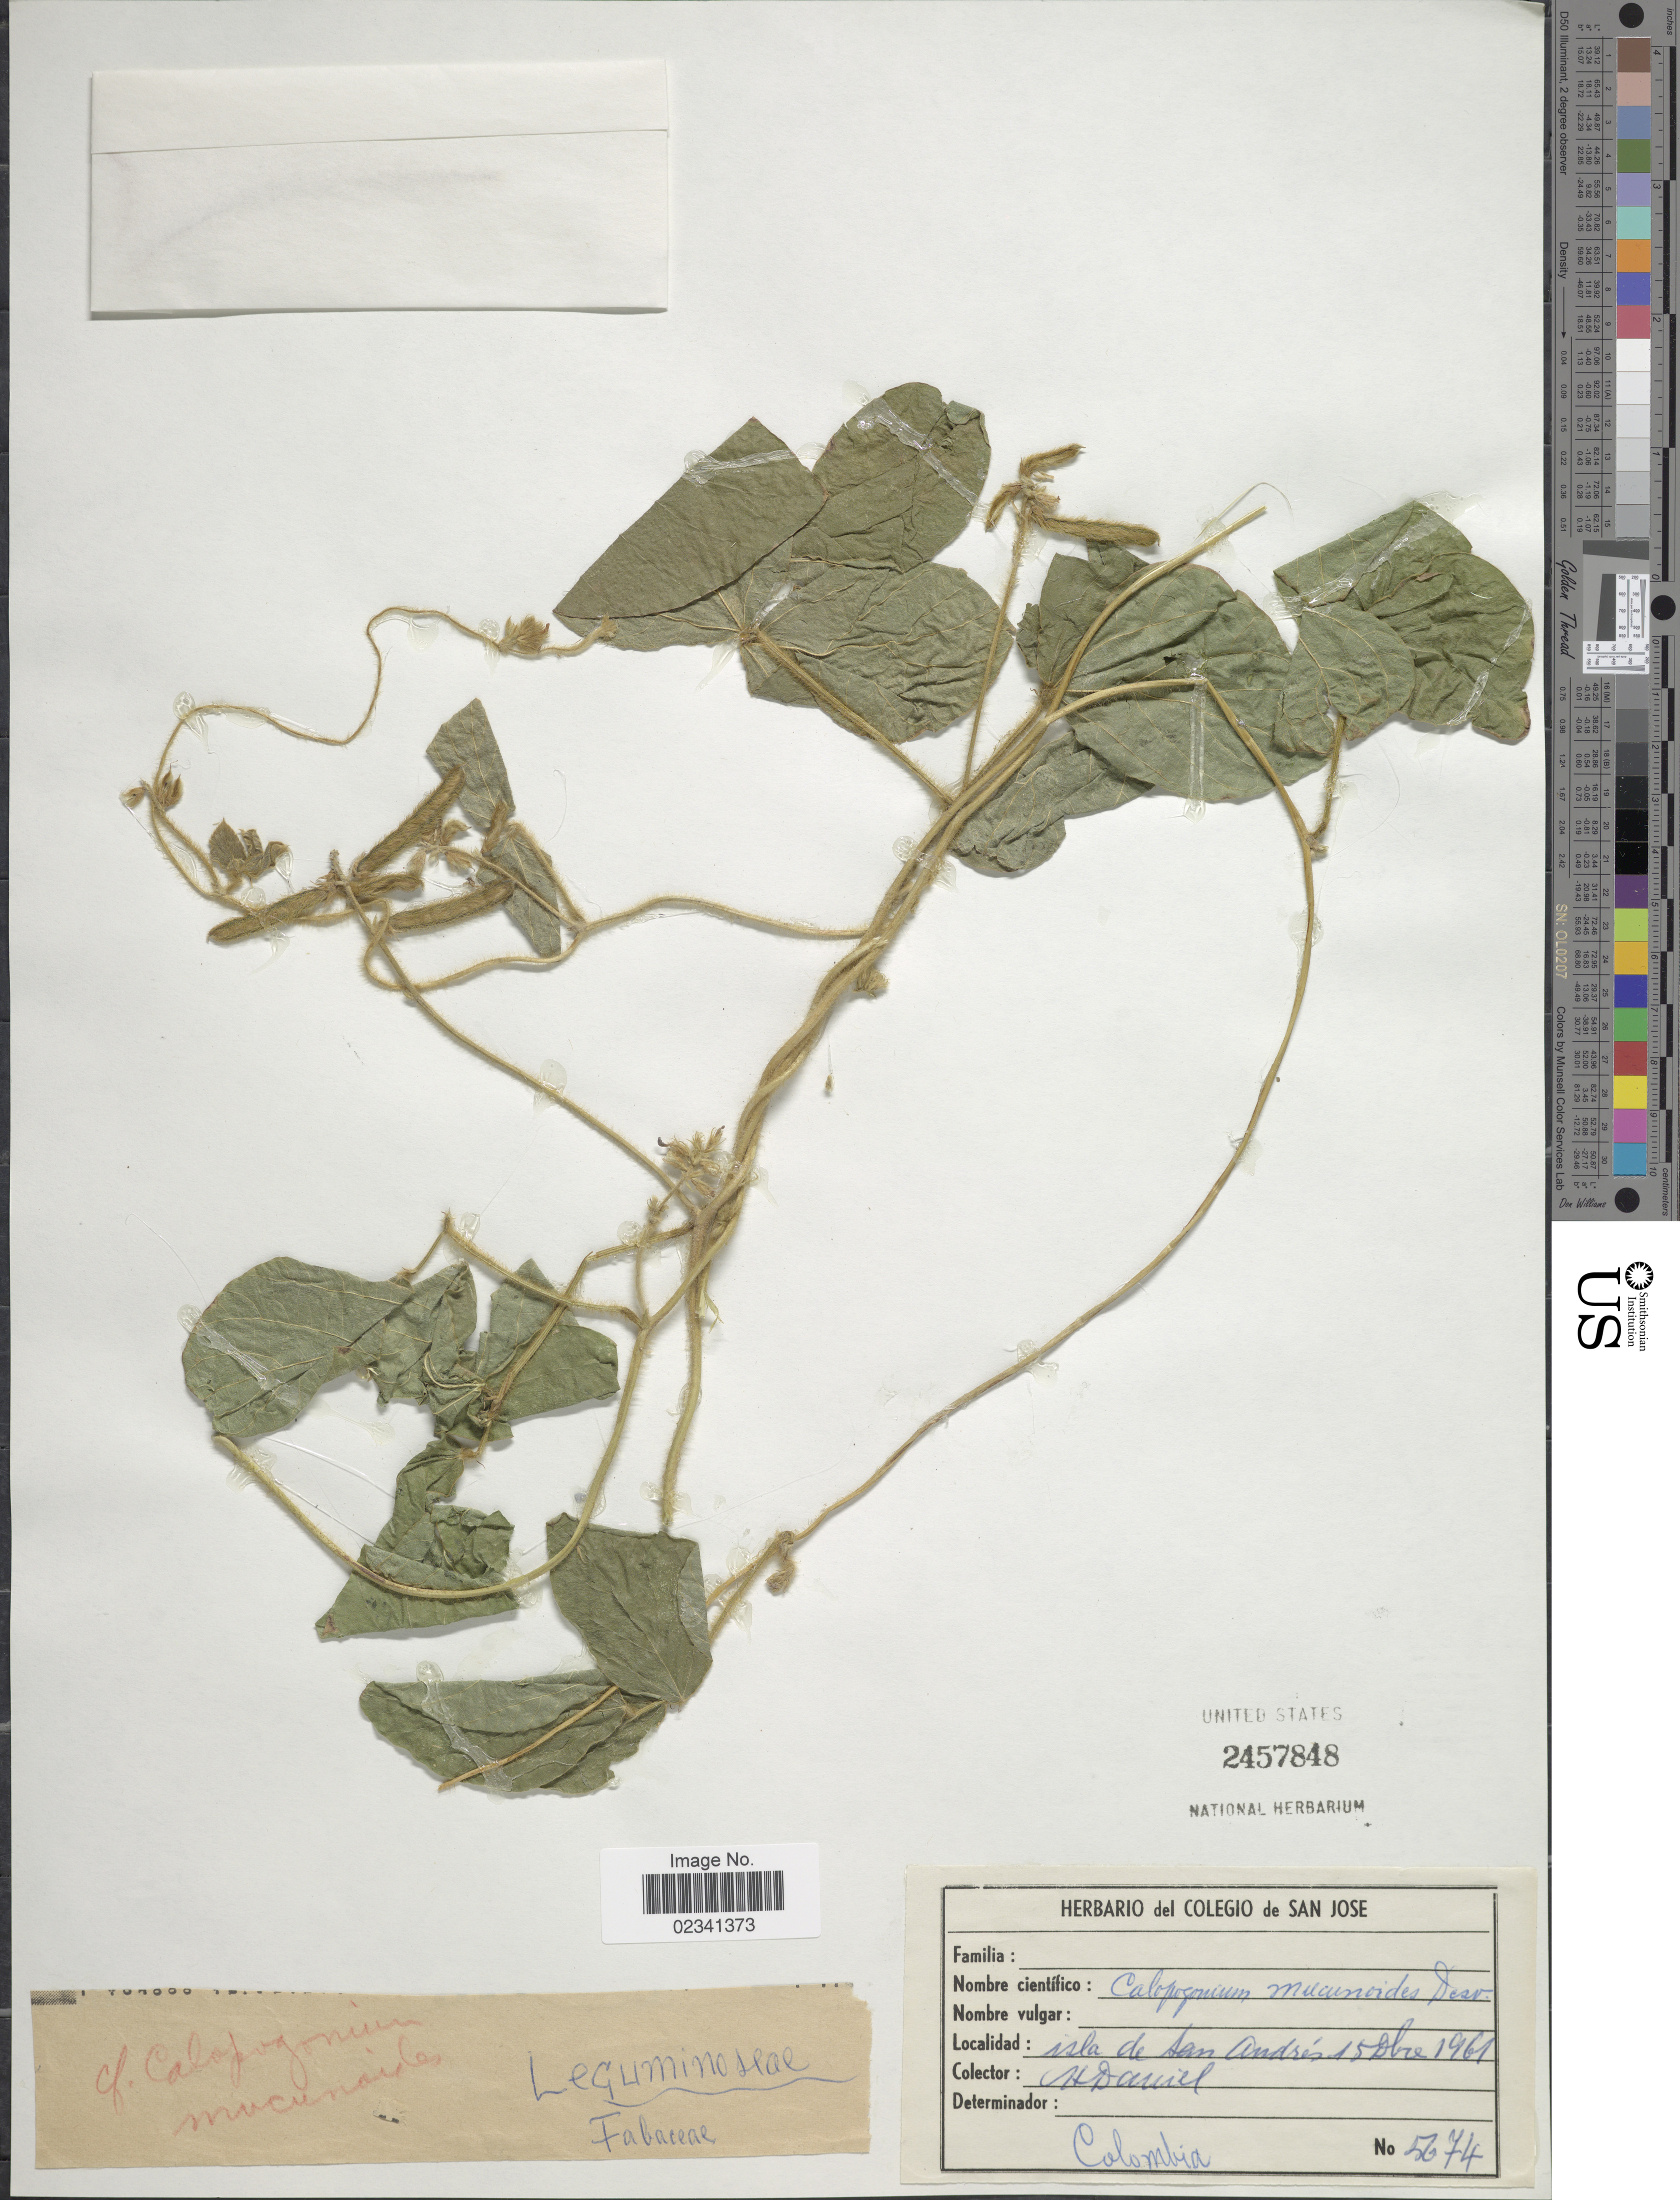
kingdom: Plantae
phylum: Tracheophyta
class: Magnoliopsida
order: Fabales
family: Fabaceae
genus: Calopogonium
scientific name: Calopogonium mucunoides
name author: Desv.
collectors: H. Daniel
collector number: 5674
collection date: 1961-12-15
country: Colombia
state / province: San Andres y Providencia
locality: Isla de San Andres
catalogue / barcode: US 2457848